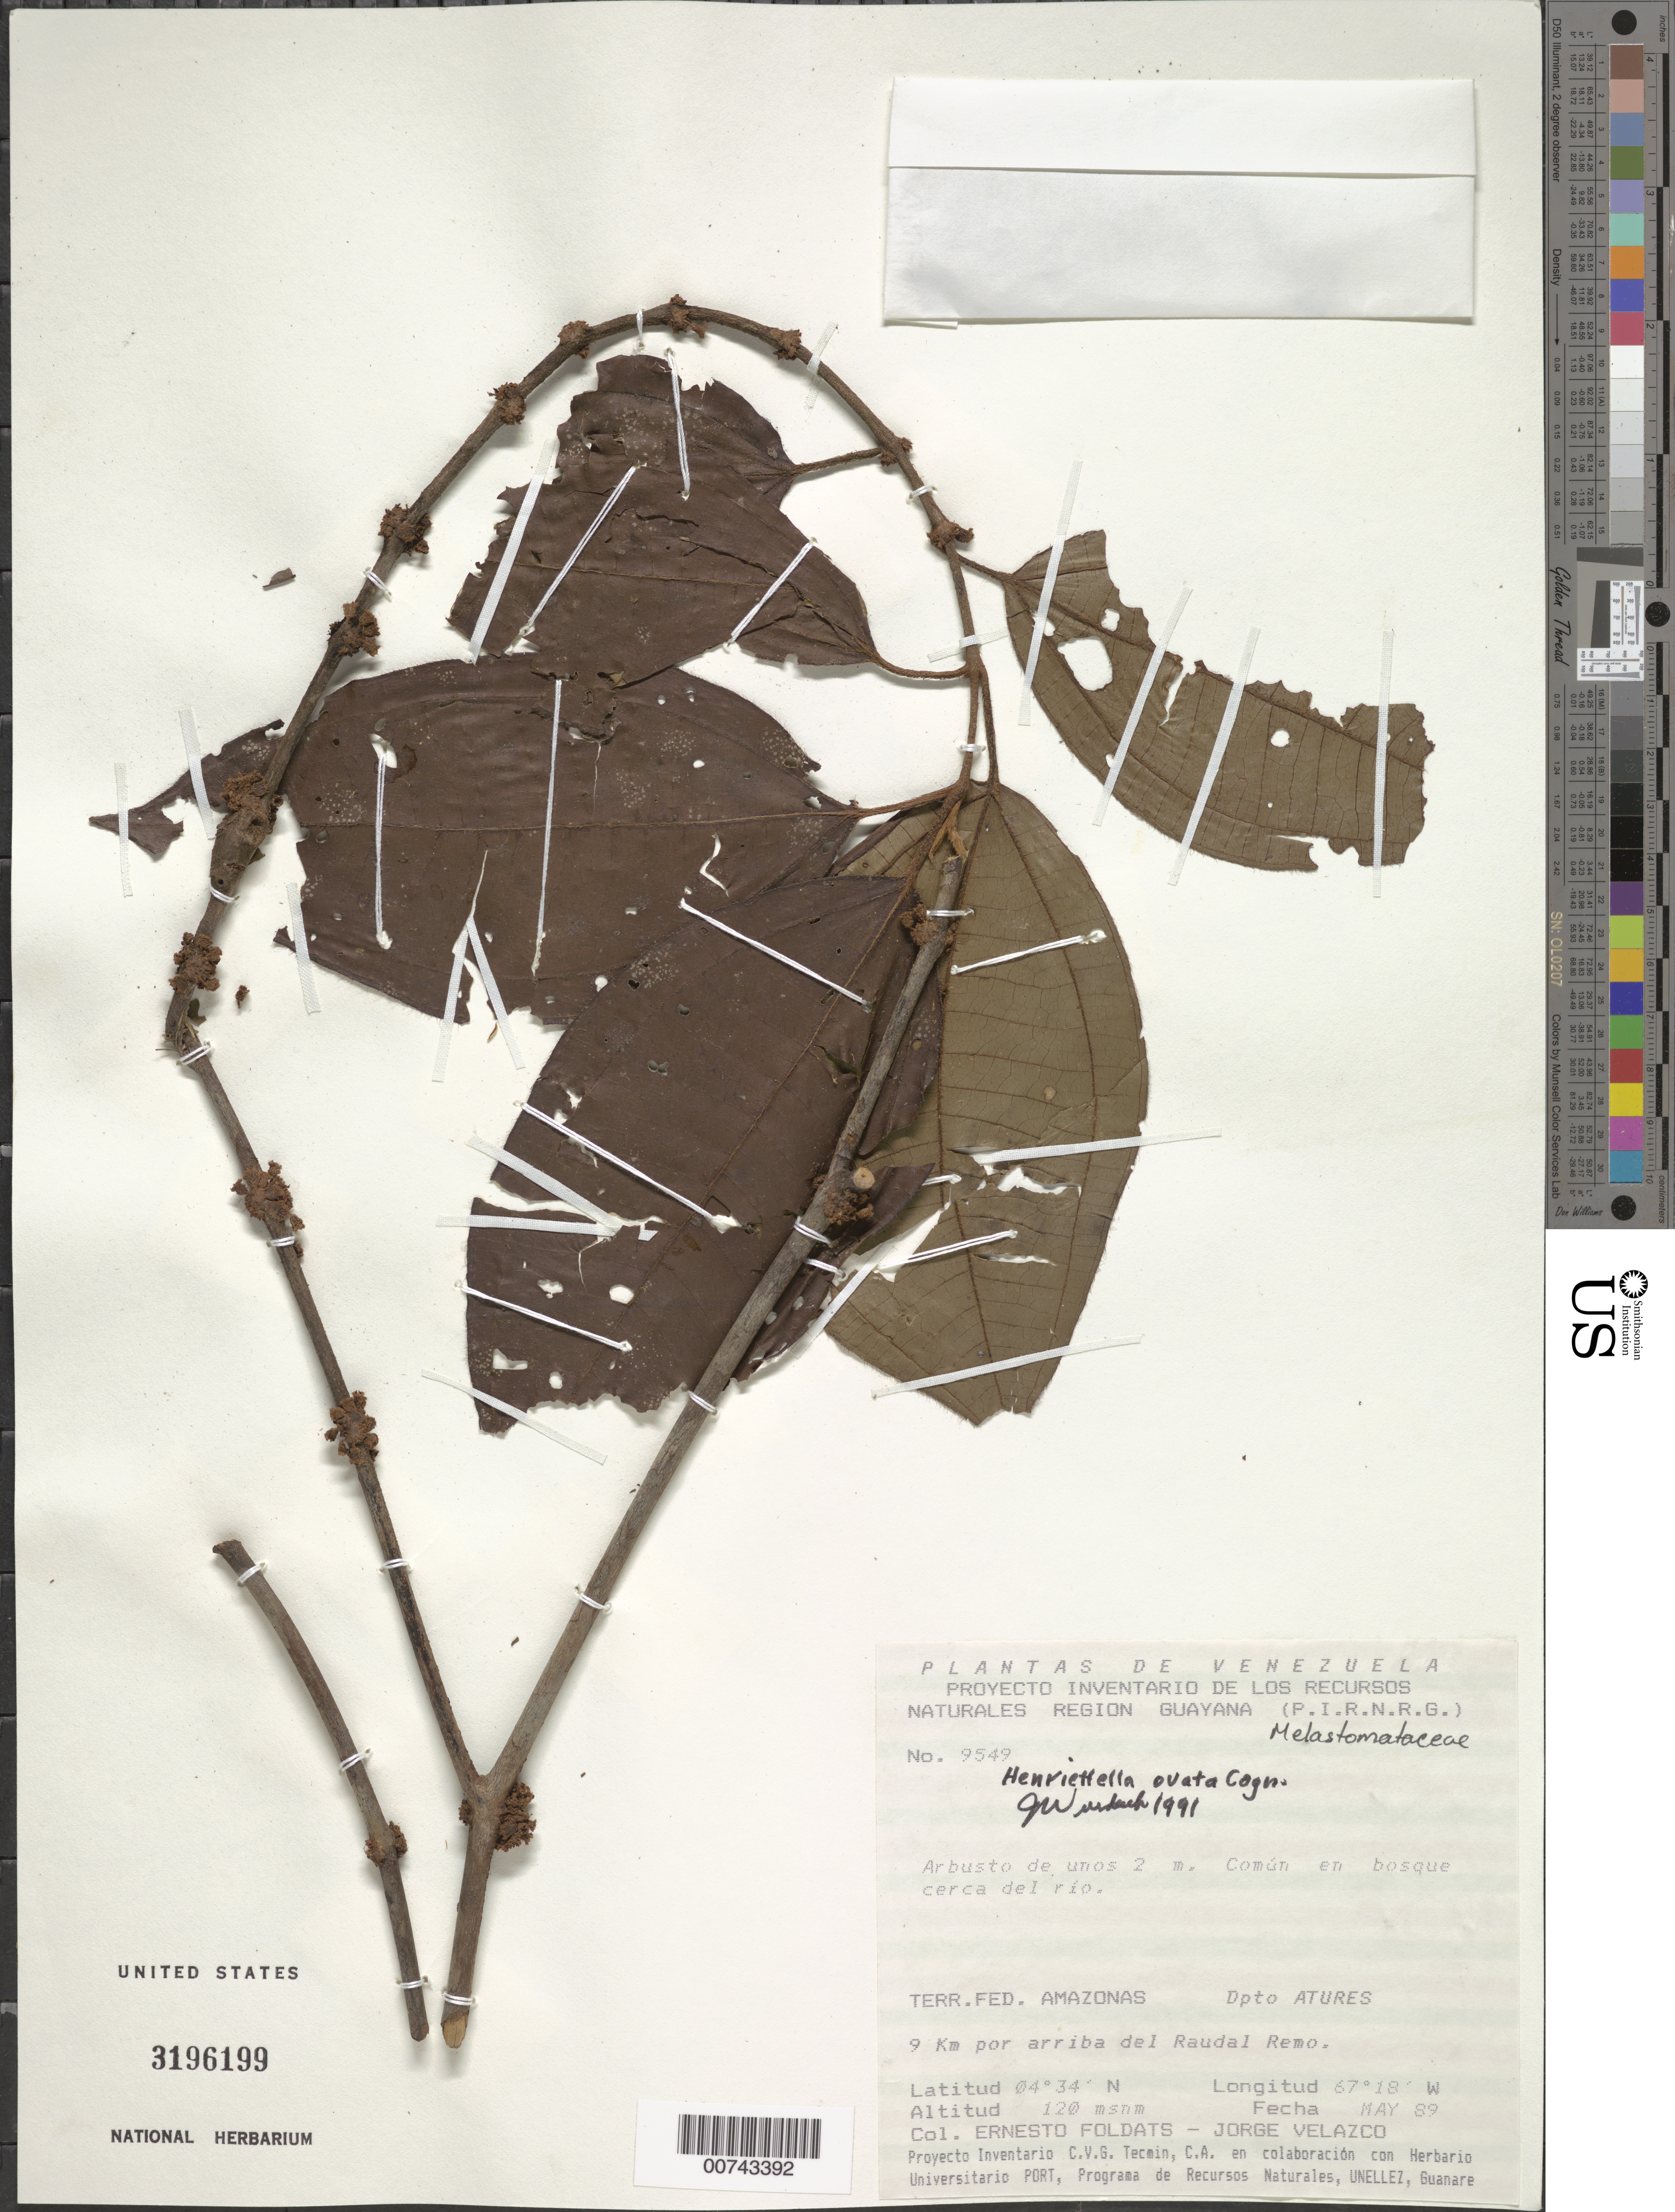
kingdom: Plantae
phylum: Tracheophyta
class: Magnoliopsida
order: Myrtales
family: Melastomataceae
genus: Henriettea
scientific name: Henriettea ovata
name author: (Cogn.) Penneys et al.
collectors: E. Foldats & J. Velazco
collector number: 9549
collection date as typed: May-89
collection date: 1989-05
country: Venezuela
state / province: Amazonas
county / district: Atures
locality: Raudal Remo, 9 km por arriba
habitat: Bosque cerca del rio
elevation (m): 120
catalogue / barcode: US 3196199